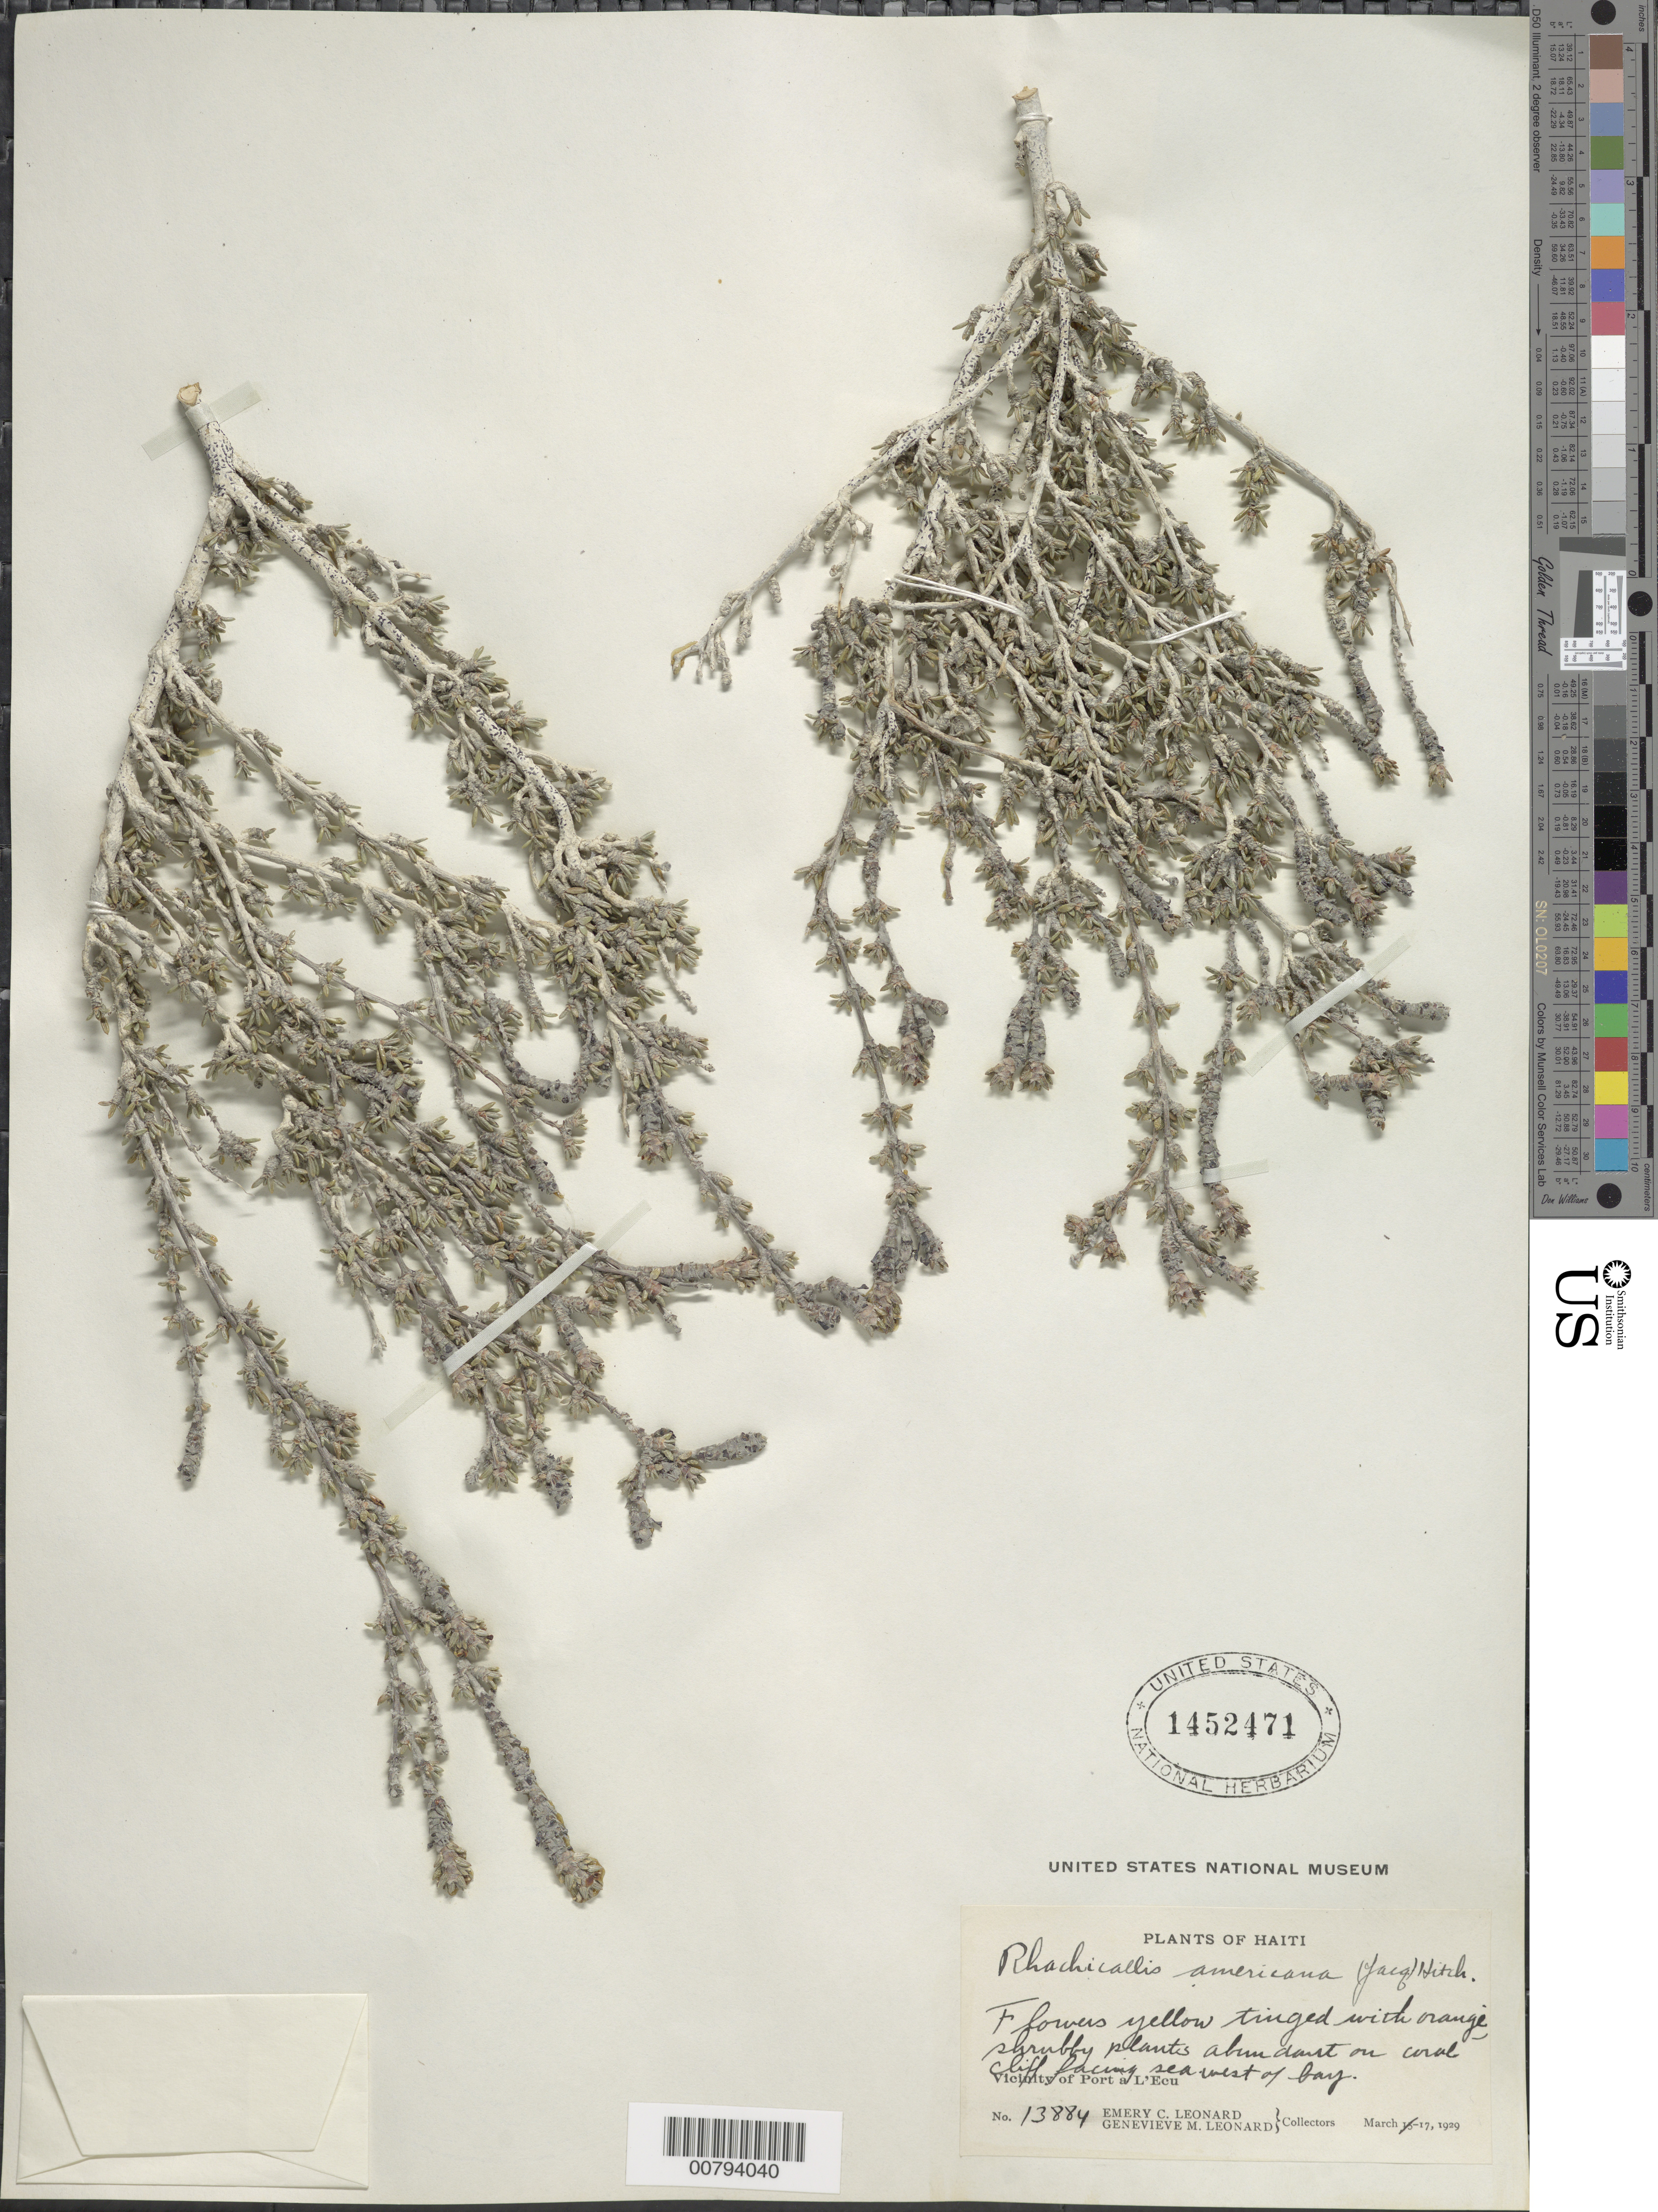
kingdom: Plantae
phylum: Tracheophyta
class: Magnoliopsida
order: Gentianales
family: Rubiaceae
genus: Rachicallis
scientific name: Rachicallis americana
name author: (Jacq.) Hitchc.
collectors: E. C. Leonard & G. M. Leonard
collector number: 13884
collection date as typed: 17 Mar 1929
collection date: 1929-03-17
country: Haiti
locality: Coral cliff facing sea west of bay. Vicinity of Port a L'Ecu.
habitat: Coral cliff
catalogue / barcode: US 1452471